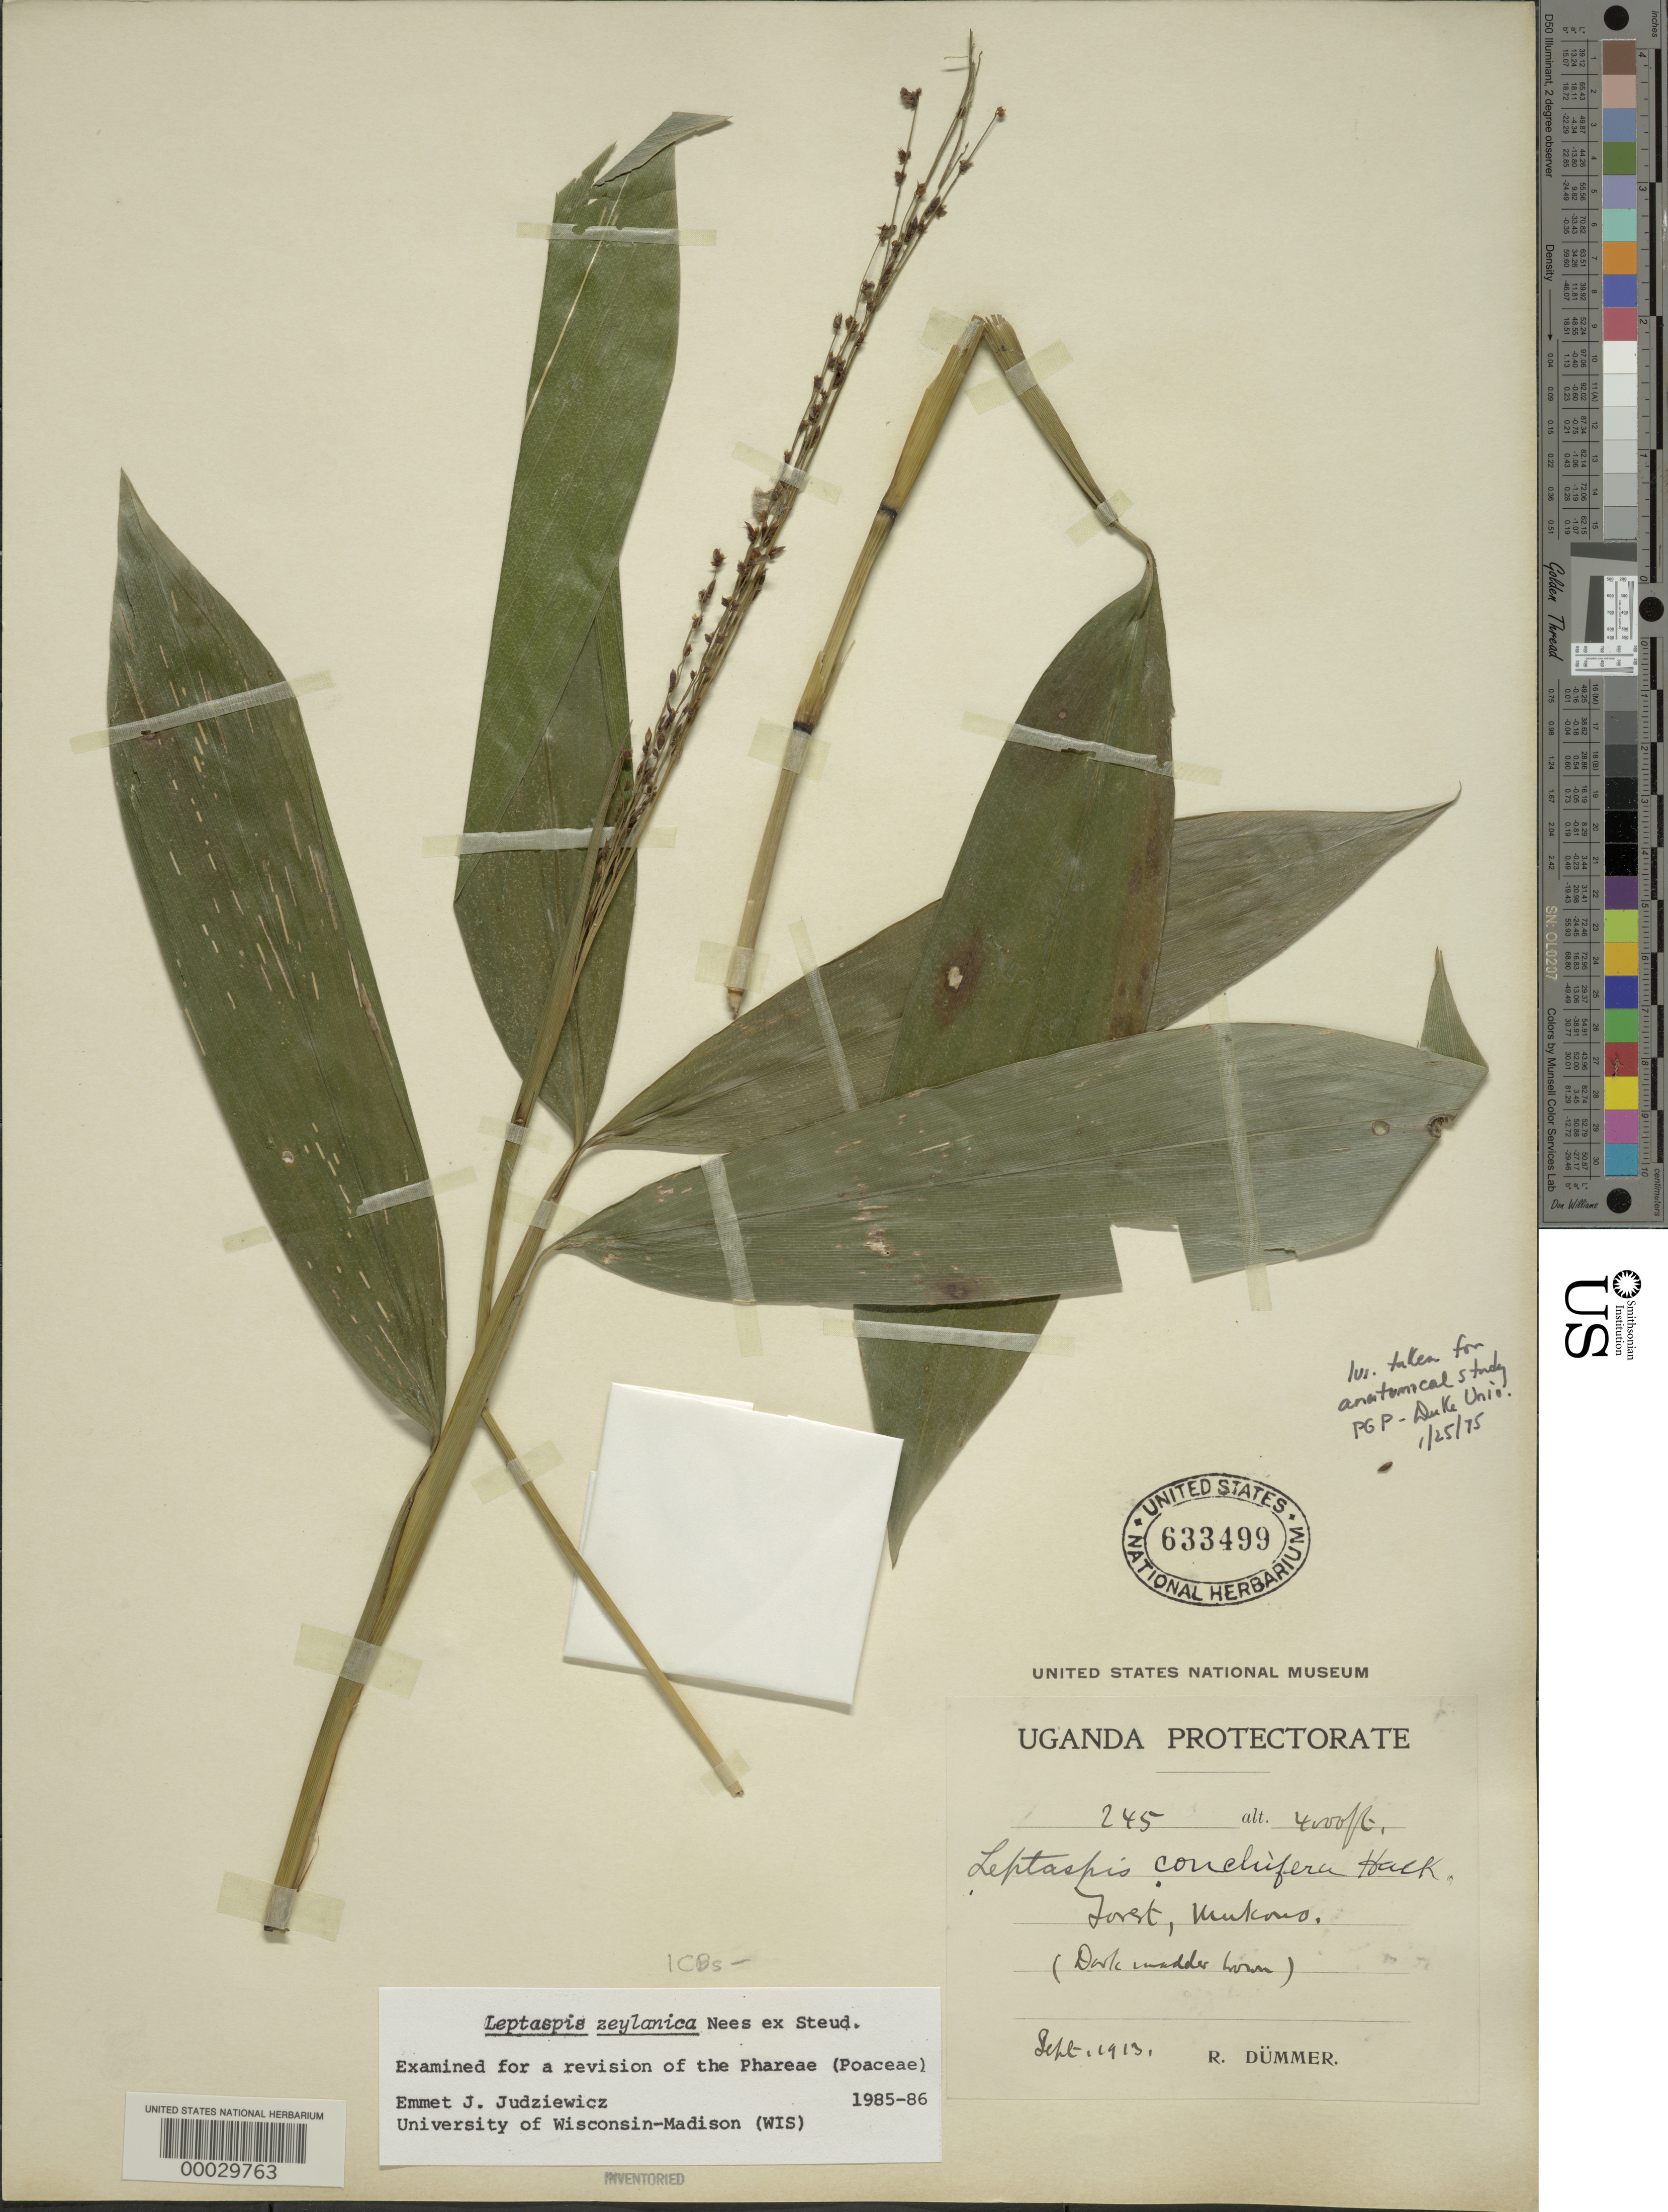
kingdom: Plantae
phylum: Tracheophyta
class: Liliopsida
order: Poales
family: Poaceae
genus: Leptaspis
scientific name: Leptaspis zeylanica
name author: Nees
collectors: R. Duemmer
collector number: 245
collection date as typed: Sep 1913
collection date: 1913-09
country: Uganda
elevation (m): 1220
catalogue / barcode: US 633499